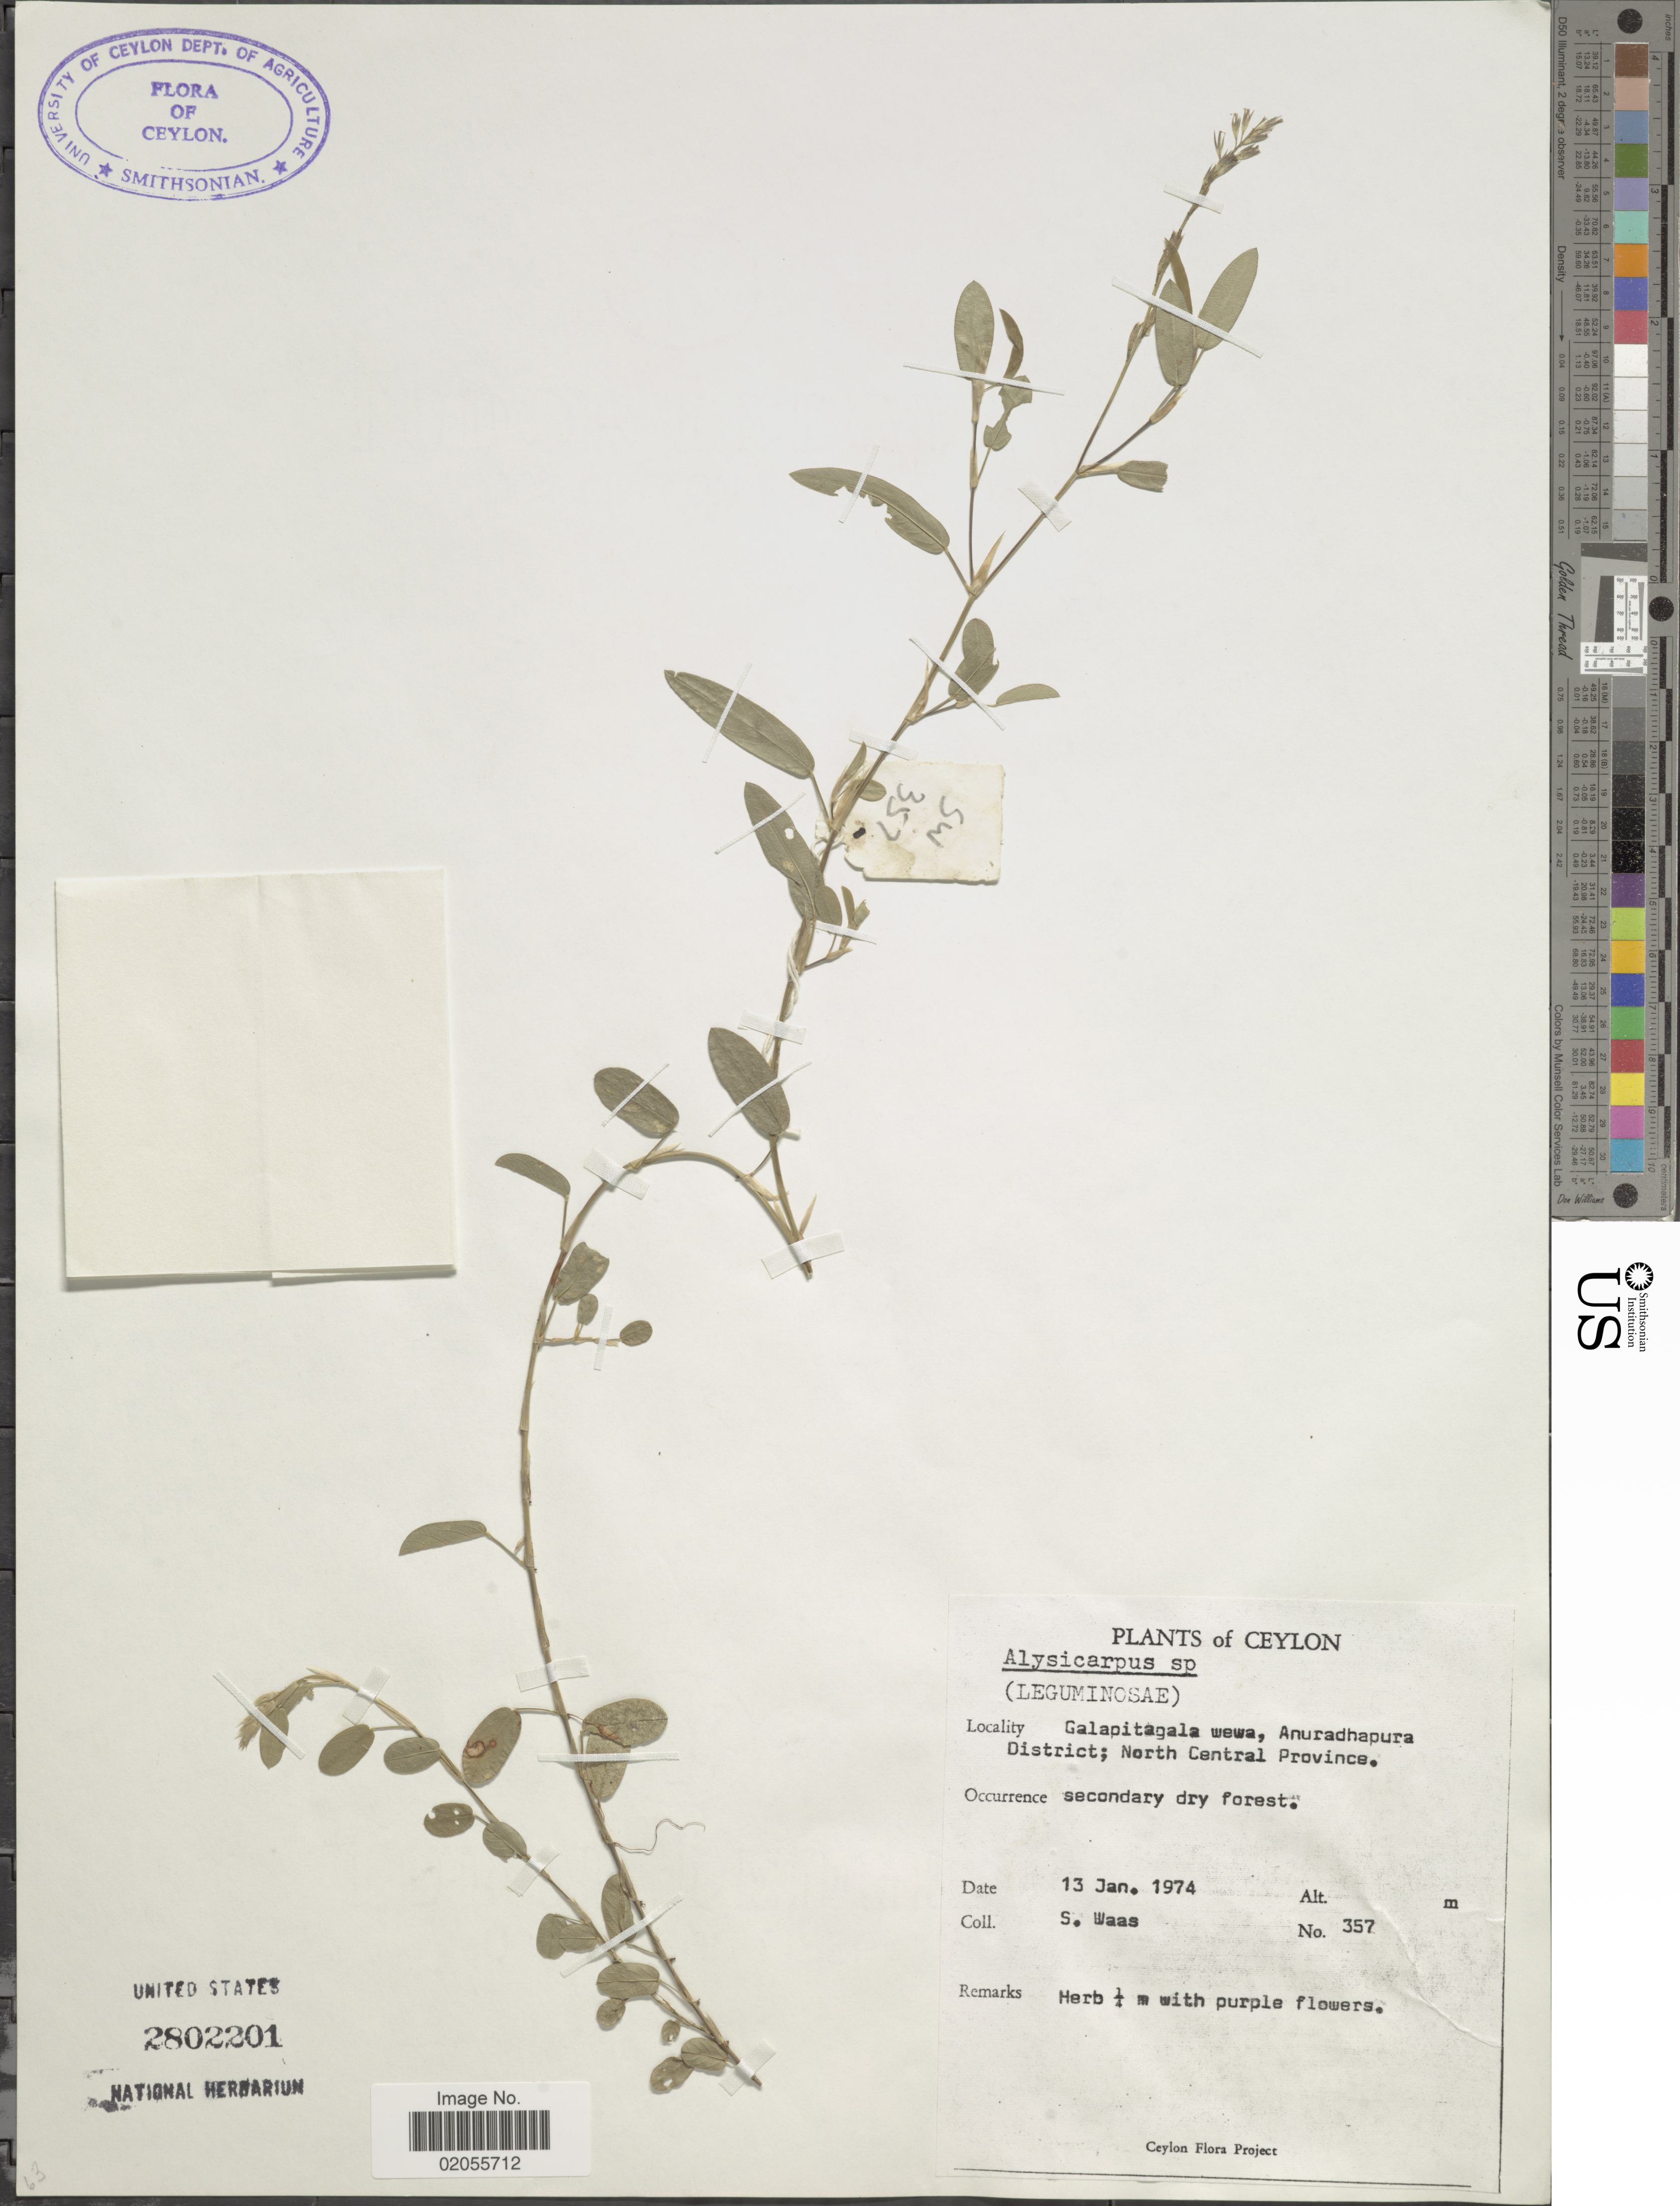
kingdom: Plantae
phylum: Tracheophyta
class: Magnoliopsida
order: Fabales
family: Fabaceae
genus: Alysicarpus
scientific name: Alysicarpus sp.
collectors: S. Waas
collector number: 357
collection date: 1974-01-13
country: Sri Lanka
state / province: North Central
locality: Galapitagala wewa, Anuradhapura District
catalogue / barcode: US 2802201